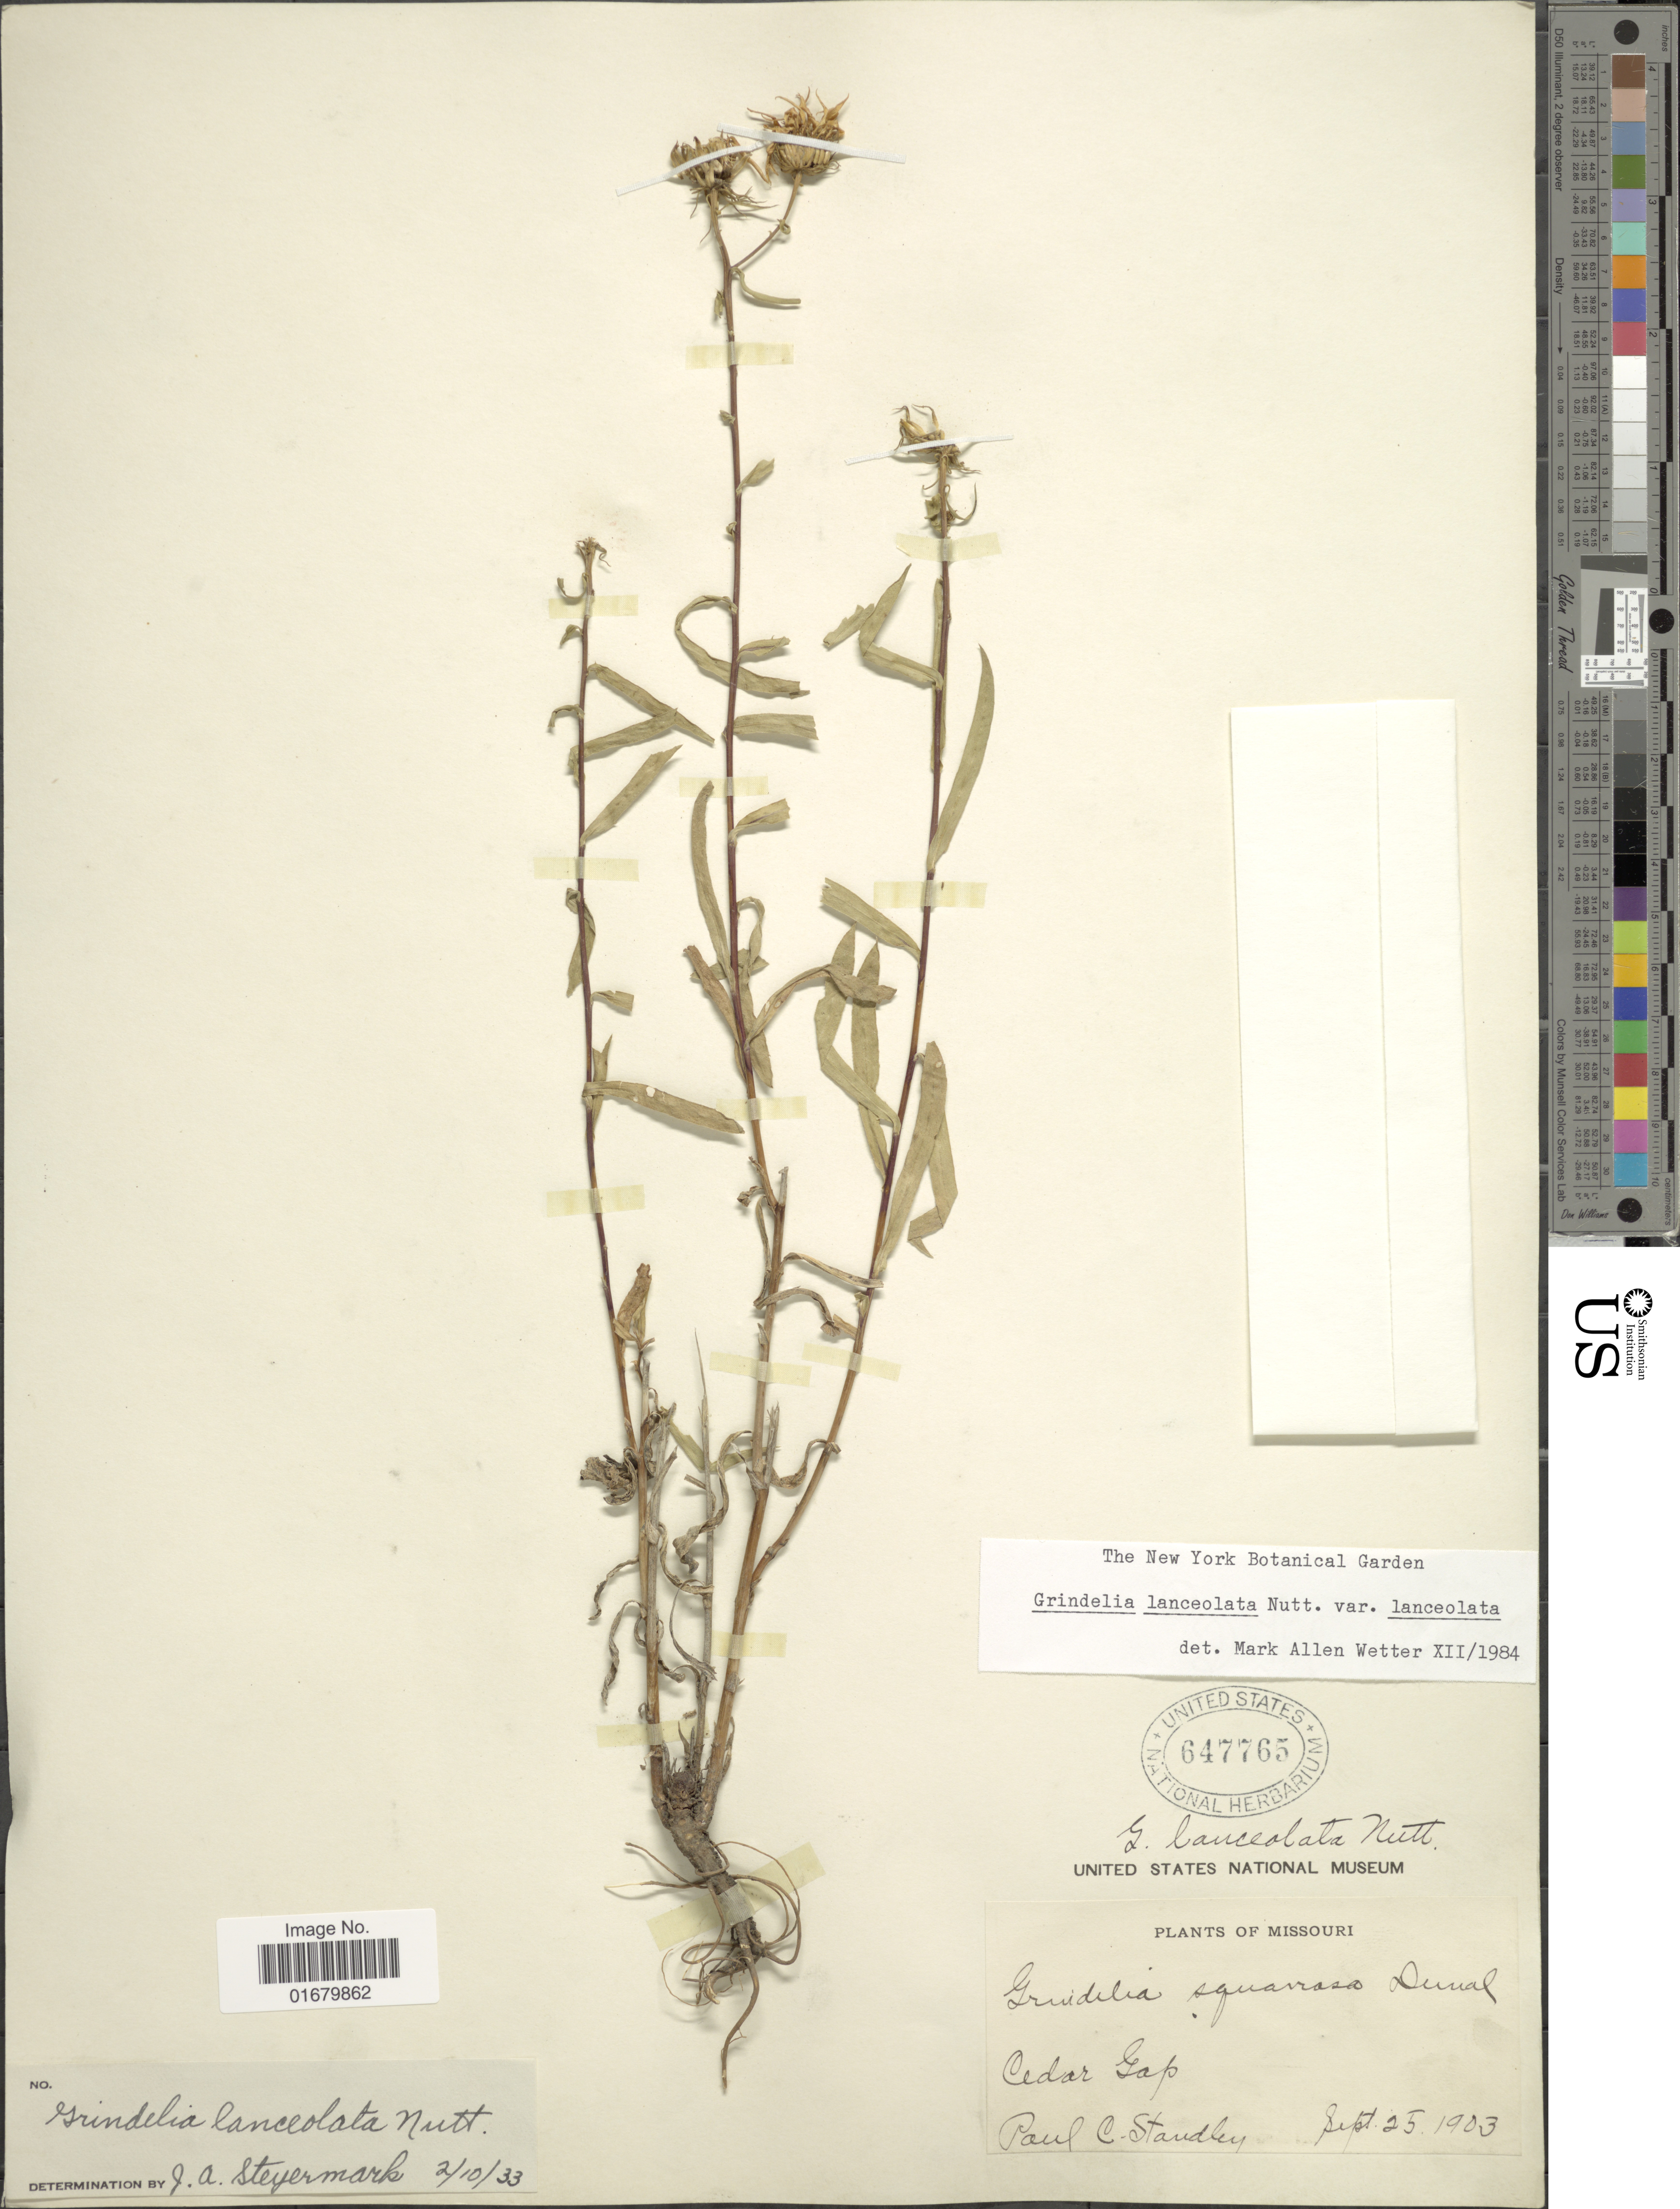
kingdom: Plantae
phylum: Tracheophyta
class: Magnoliopsida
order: Asterales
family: Asteraceae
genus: Grindelia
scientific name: Grindelia lanceolata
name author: Nutt.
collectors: P. C. Standley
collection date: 1903-09-25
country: United States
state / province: Missouri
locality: Cedar Gap.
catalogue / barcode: US 647765